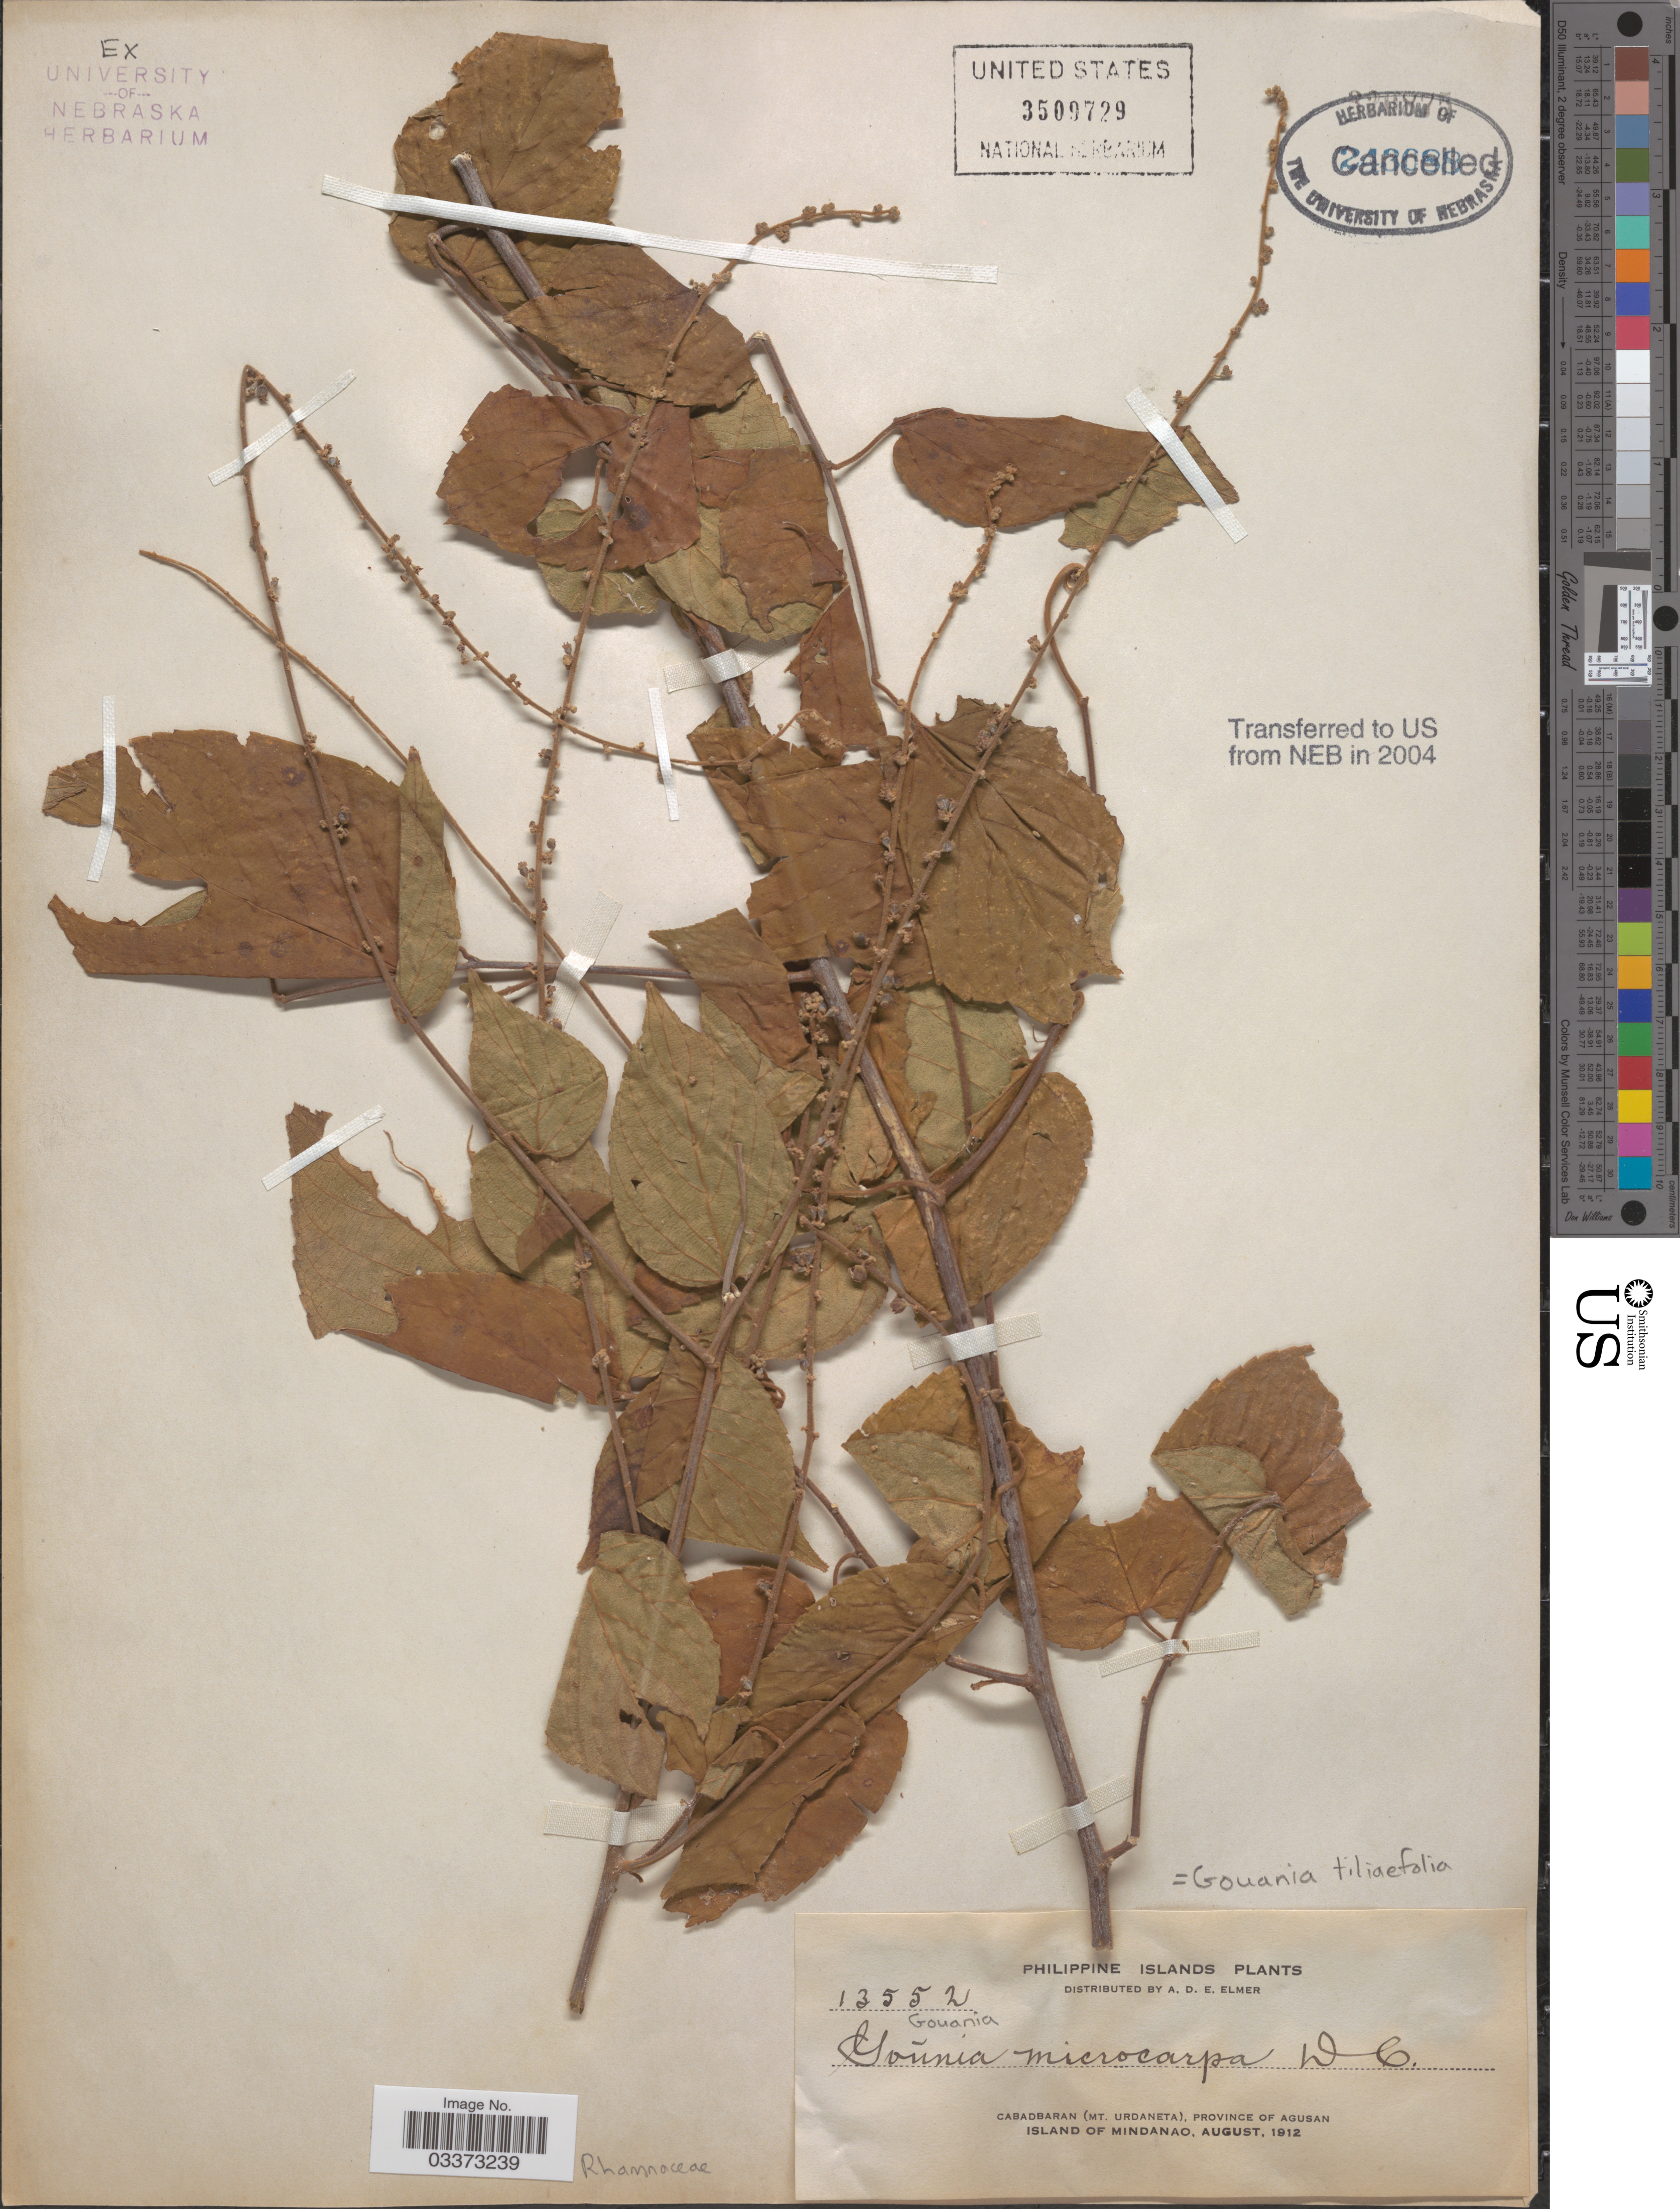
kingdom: Plantae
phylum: Tracheophyta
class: Magnoliopsida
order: Rosales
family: Rhamnaceae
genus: Gouania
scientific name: Gouania microcarpa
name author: DC.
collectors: A. D. E. Elmer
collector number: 13552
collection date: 1912-08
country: Philippines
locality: Cabadbaran (Mt. Urdaneta), Province of Agusan. Island of Mindanao.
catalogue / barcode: US 3509729